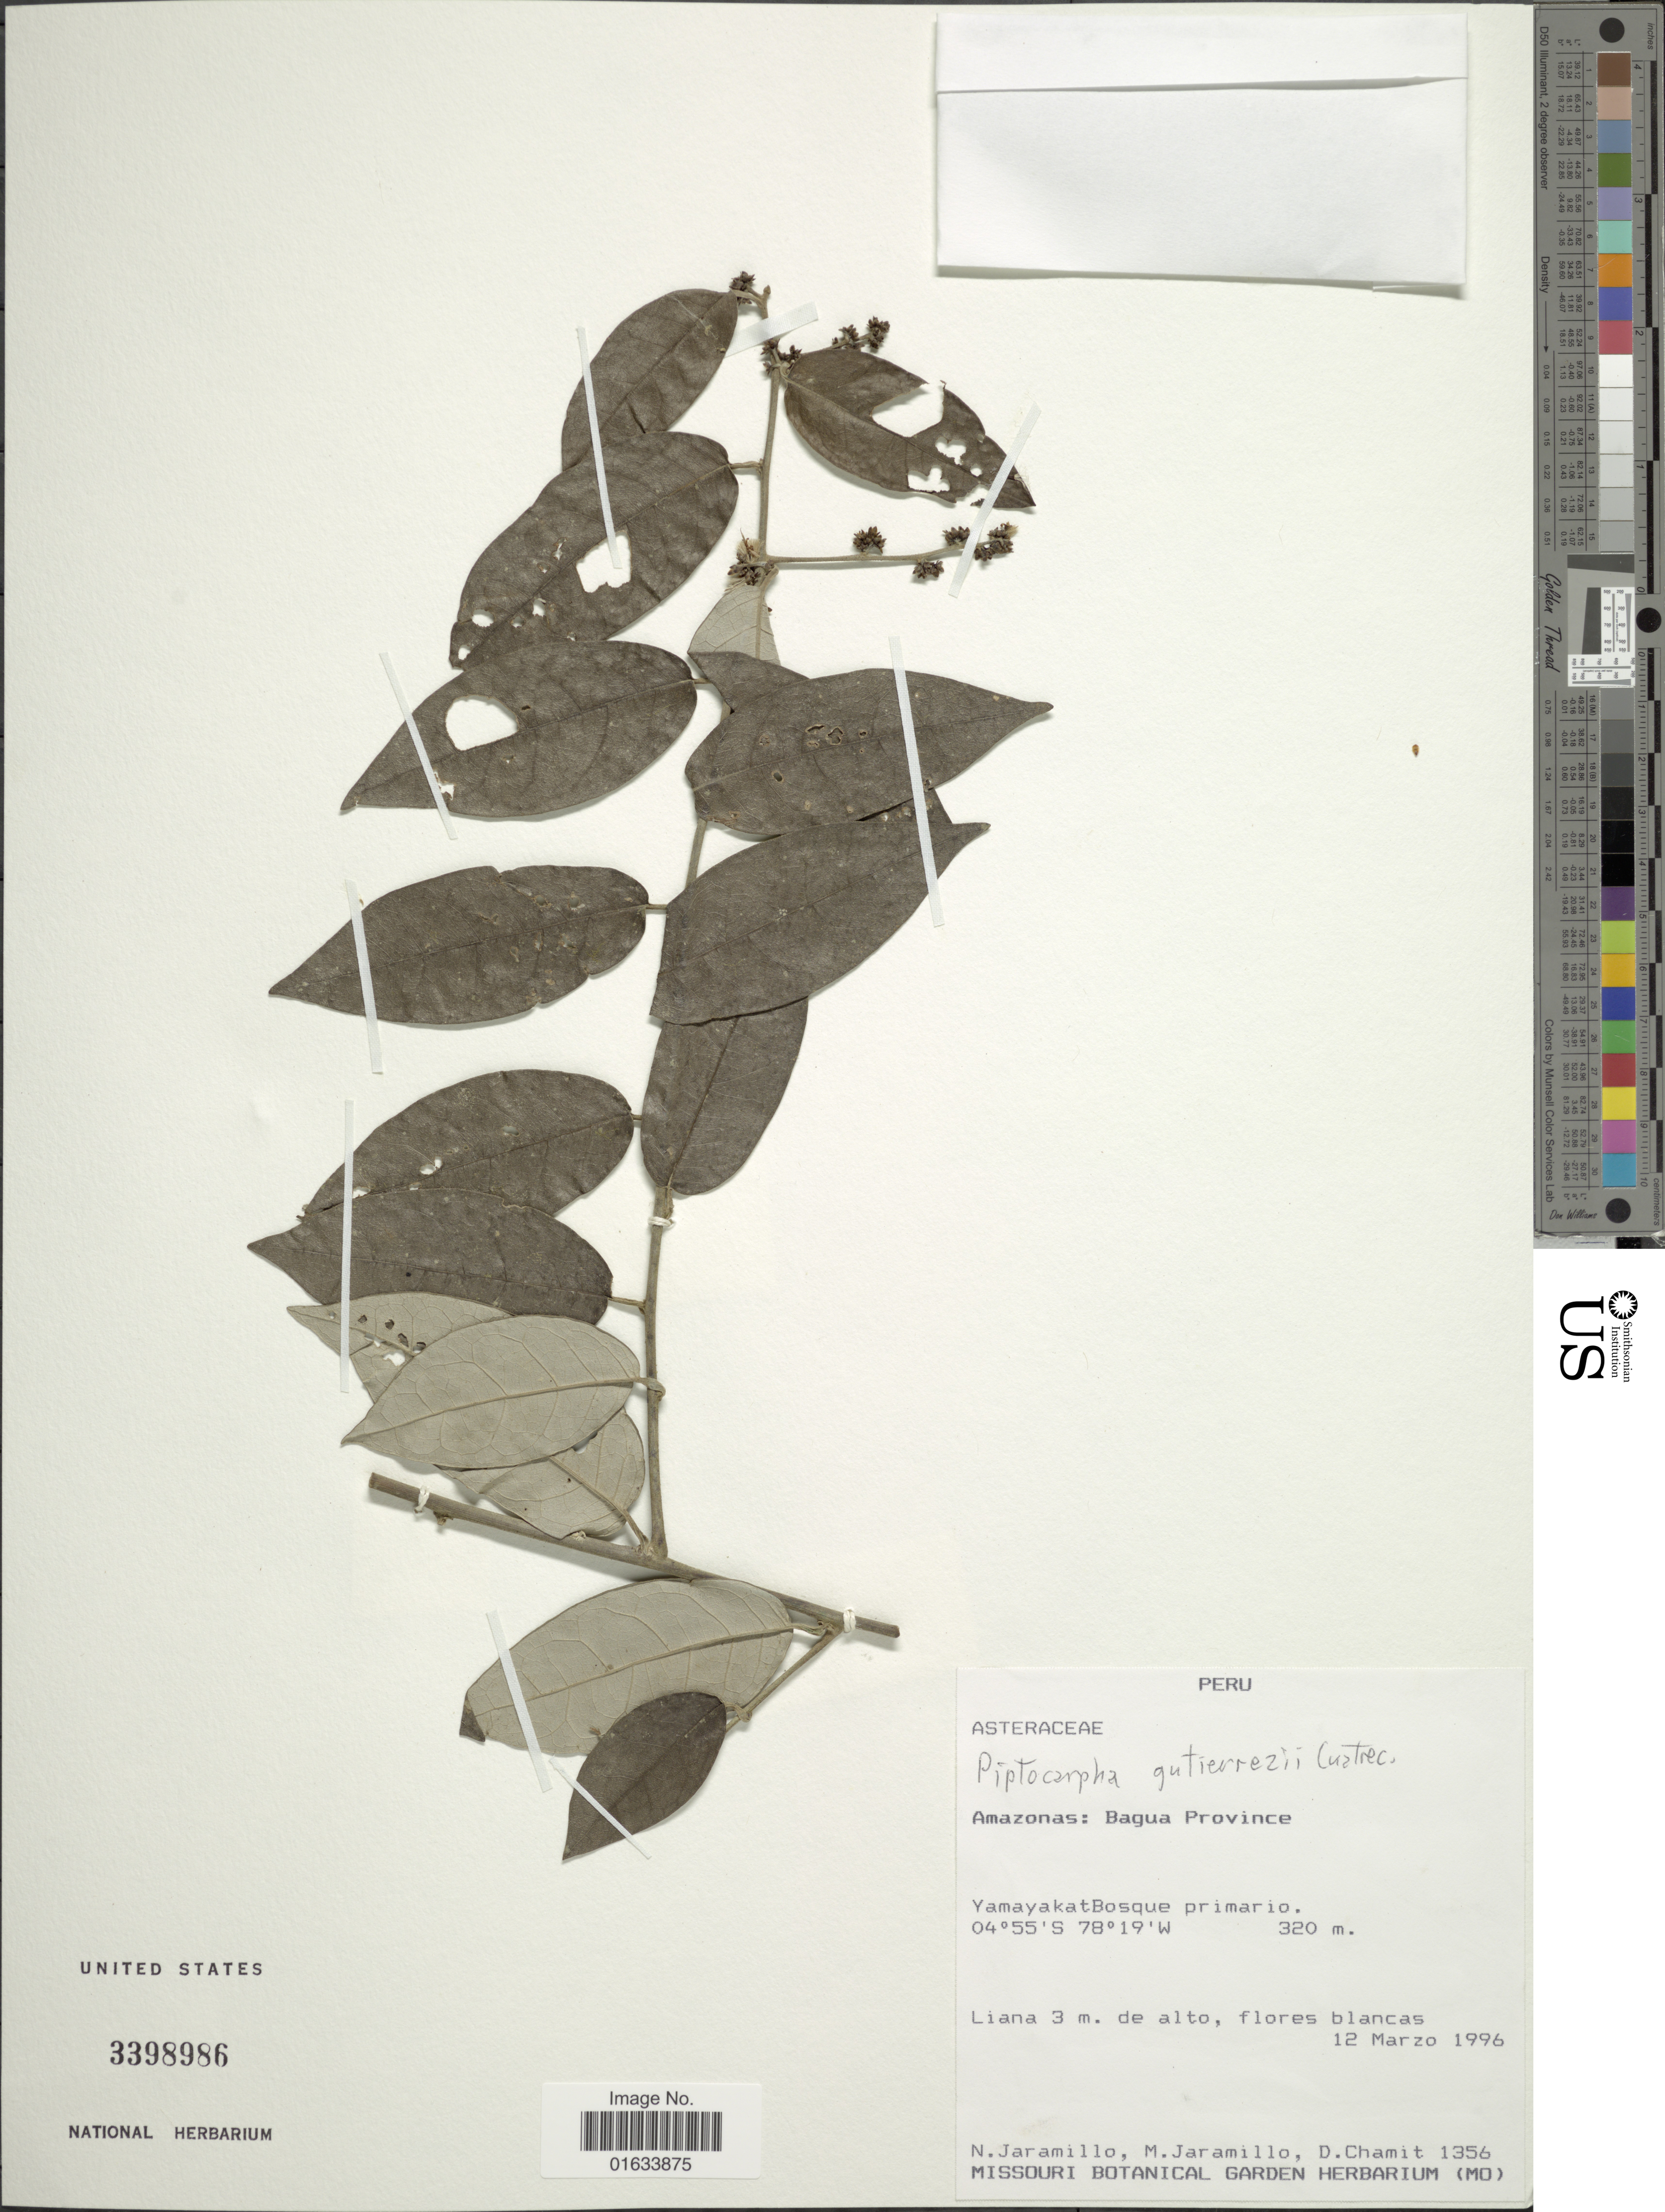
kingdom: Plantae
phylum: Tracheophyta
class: Magnoliopsida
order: Asterales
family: Asteraceae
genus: Piptocarpha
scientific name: Piptocarpha gutierrezii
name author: Cuatrec.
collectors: N. Jaramillo, M. Jaramillo & D. Chamit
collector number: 1356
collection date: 1996-03-12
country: Peru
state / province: Amazonas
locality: Amazonas: Baguas Province. Yamayakat Bosque primario.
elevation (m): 320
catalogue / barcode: US 3398986